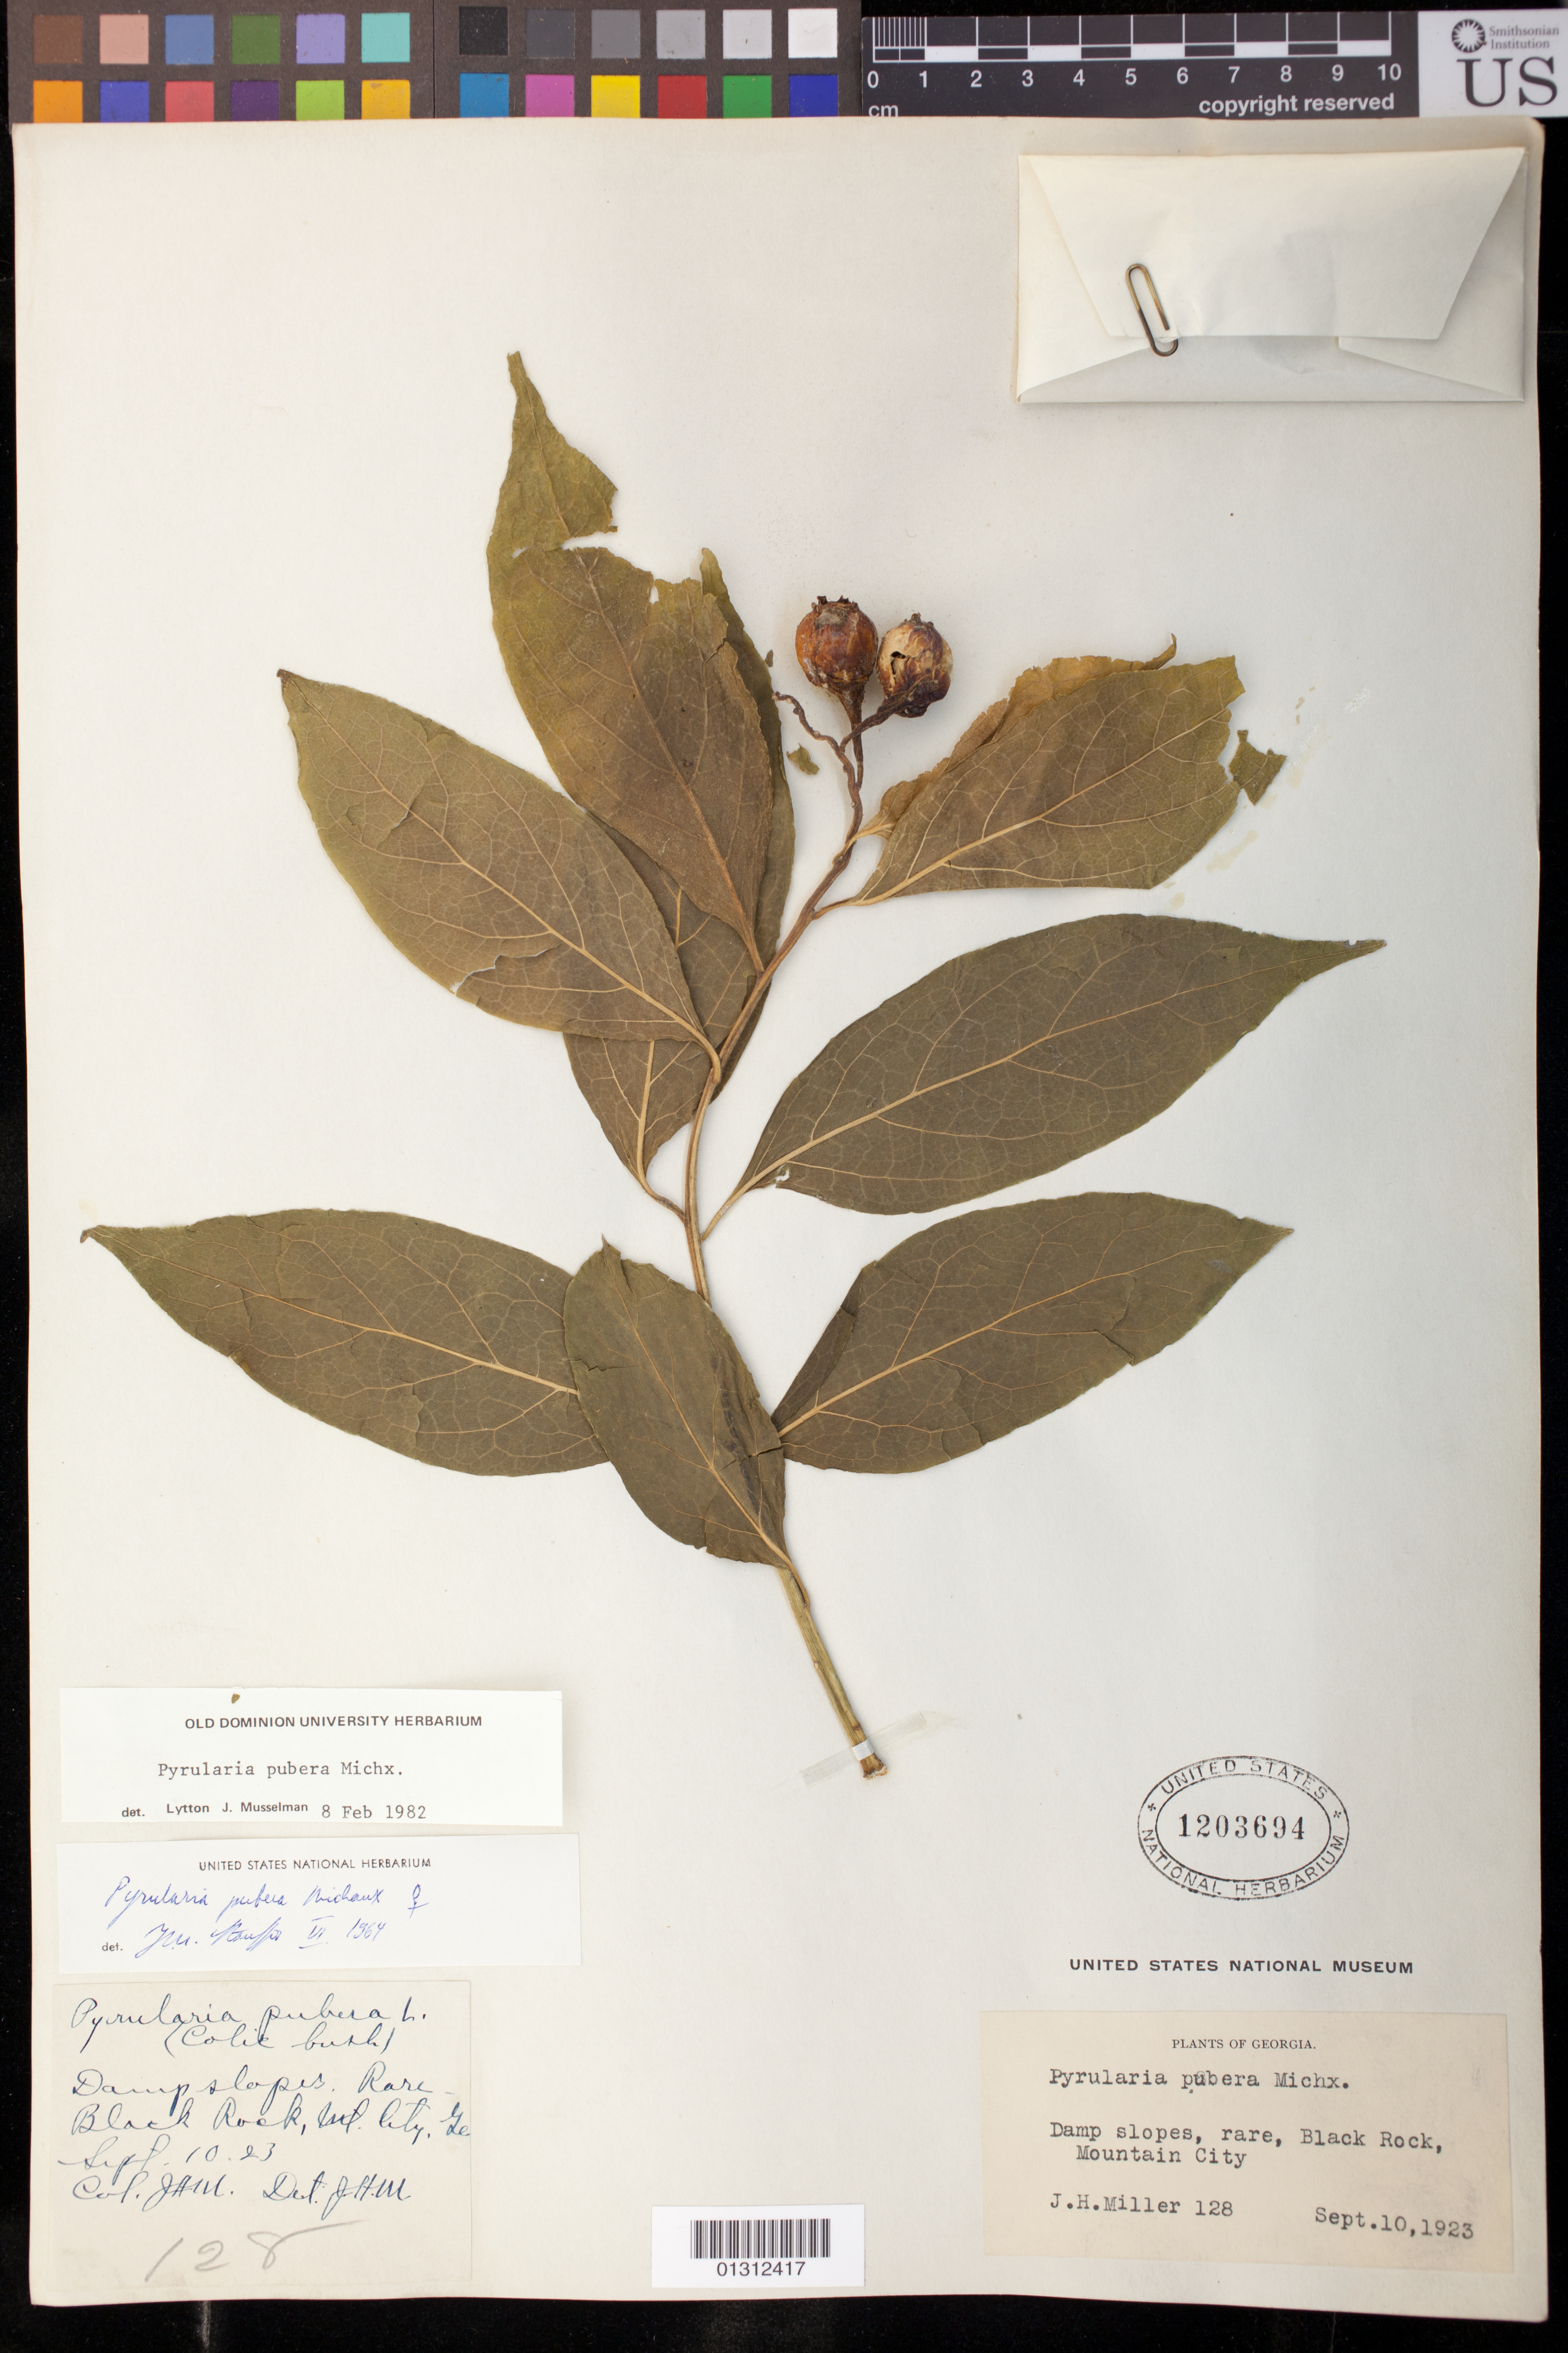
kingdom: Plantae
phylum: Tracheophyta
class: Magnoliopsida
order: Santalales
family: Cervantesiaceae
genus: Pyrularia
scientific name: Pyrularia pubera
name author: Michx.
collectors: J. H. Miller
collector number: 128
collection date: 1923-09-10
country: United States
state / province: Georgia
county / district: Rabun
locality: Black Rock, Mountain City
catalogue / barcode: US 1203694